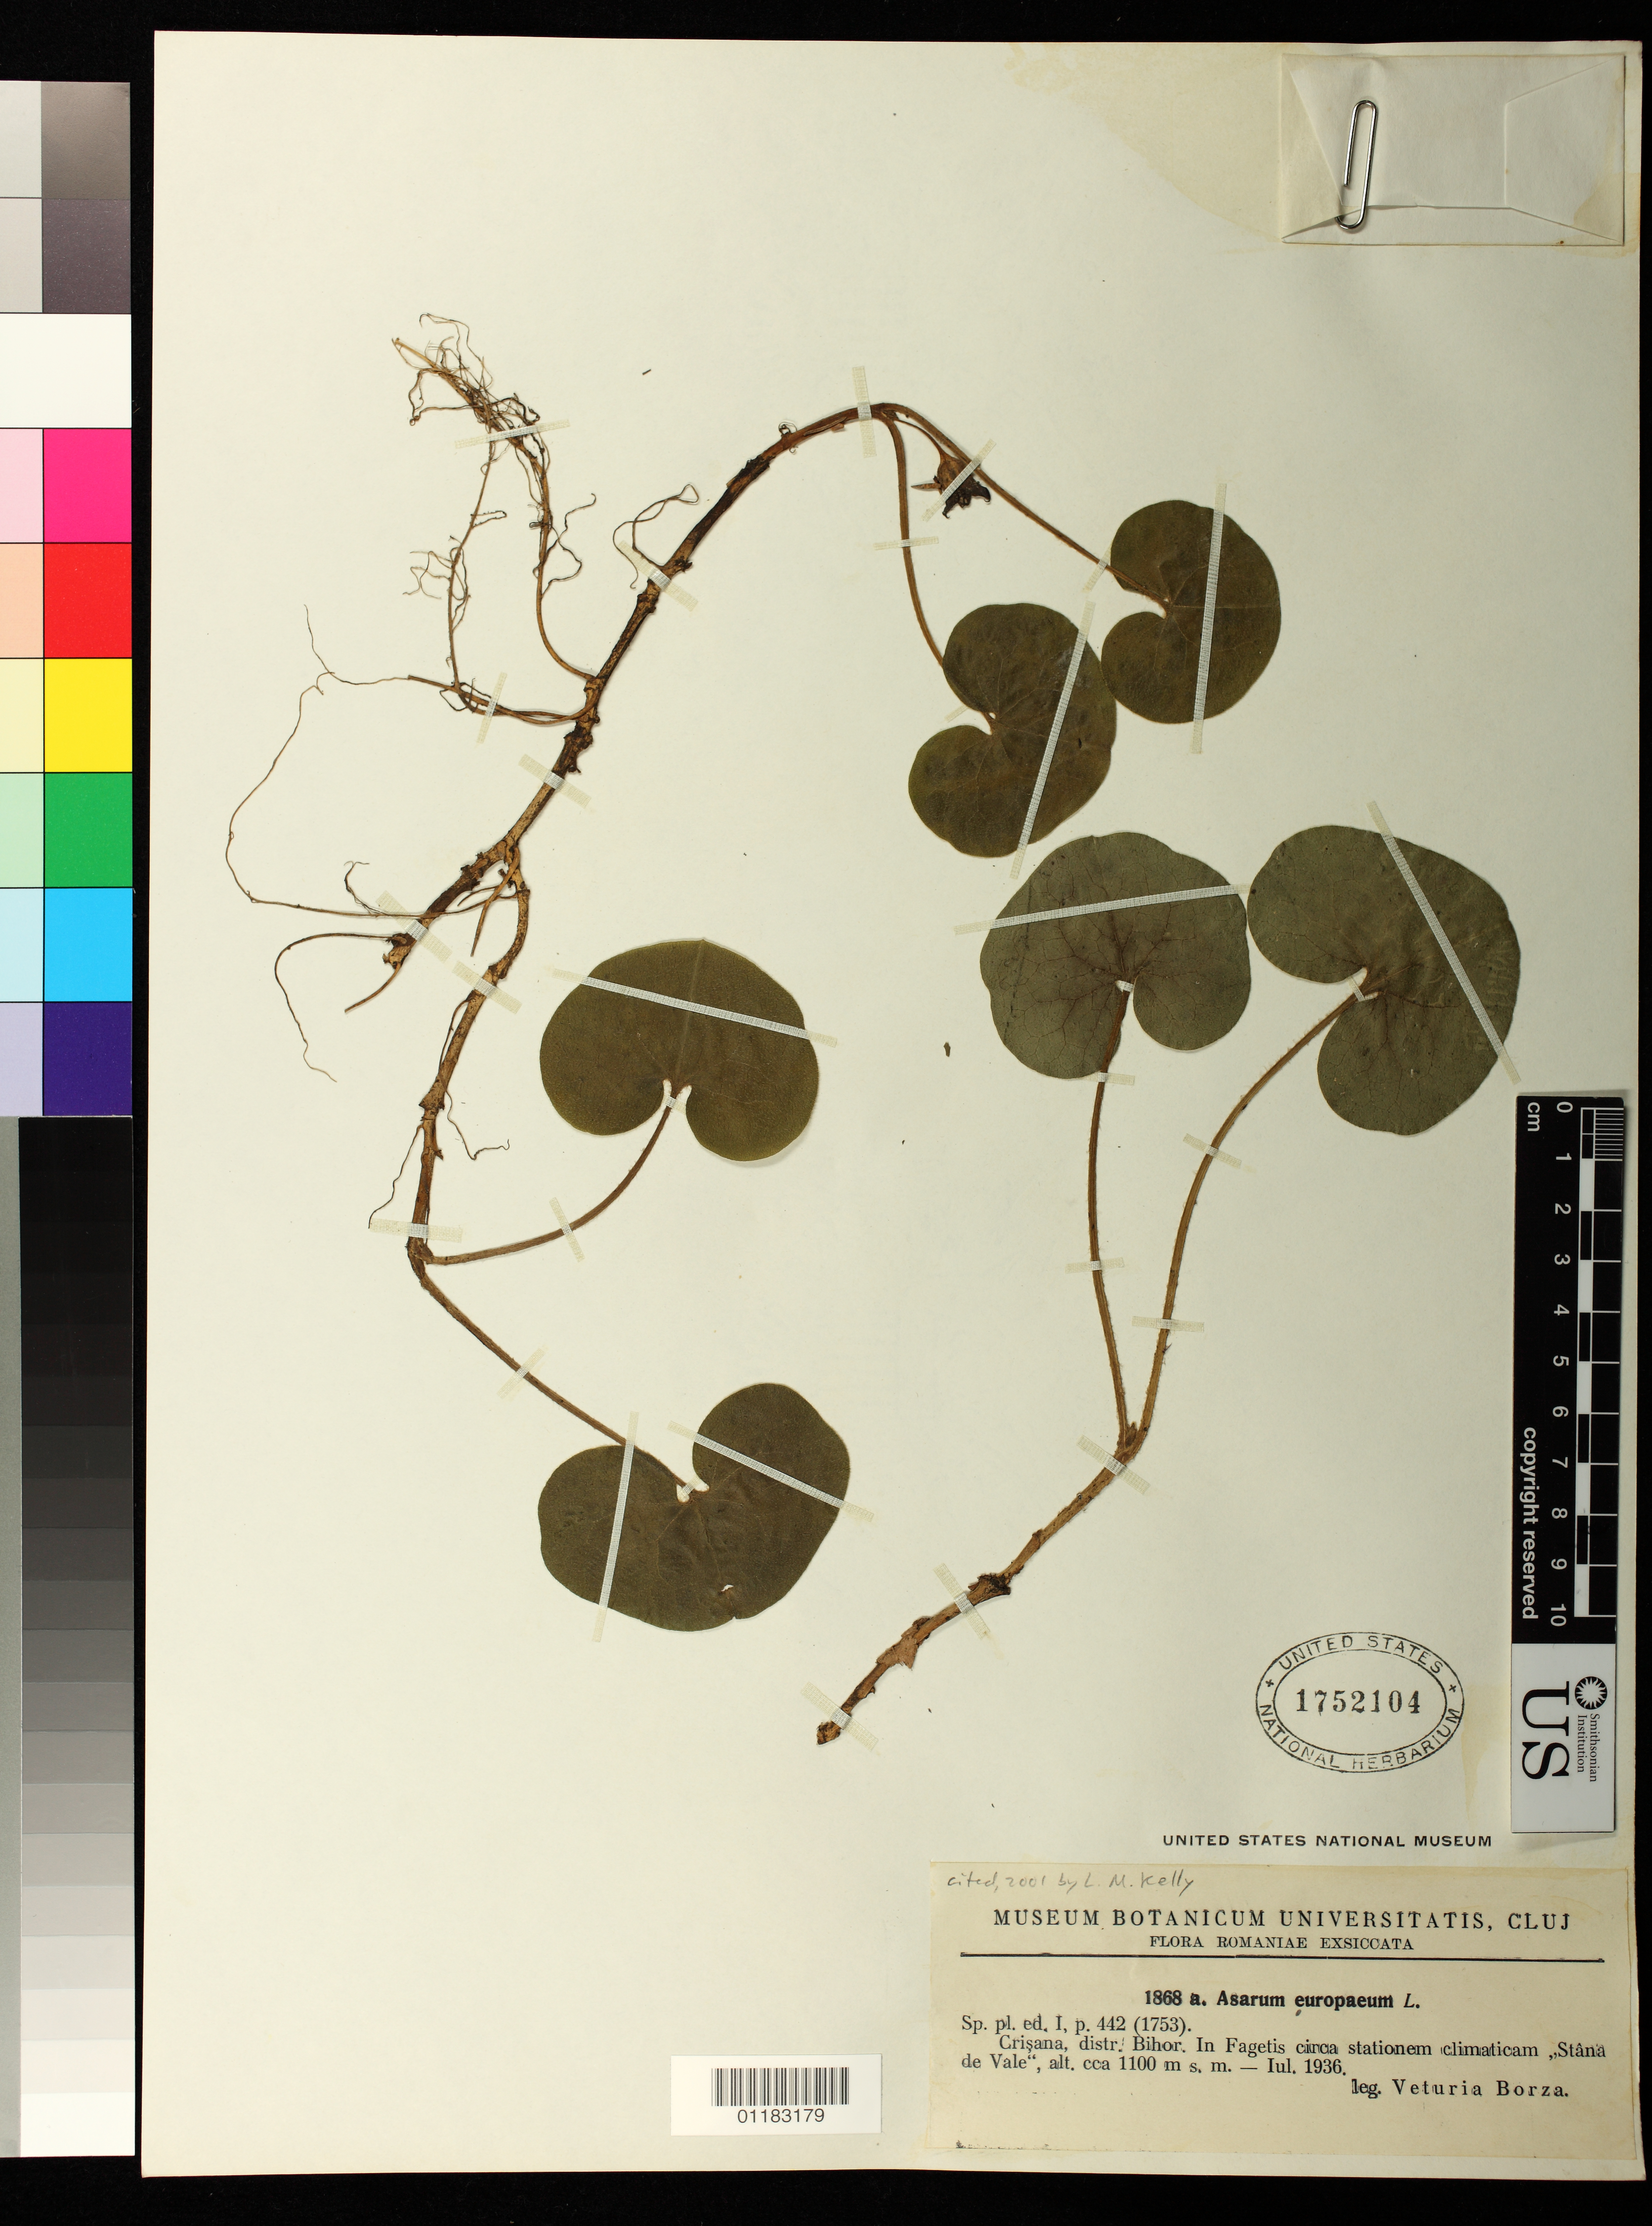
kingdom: Plantae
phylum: Tracheophyta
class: Magnoliopsida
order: Piperales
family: Aristolochiaceae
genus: Asarum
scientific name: Asarum europaeum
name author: L.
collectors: V. Borza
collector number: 1868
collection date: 1936-07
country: Romania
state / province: Bihor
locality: Crisana, "Stana de Vale"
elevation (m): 1100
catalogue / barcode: US 1752104